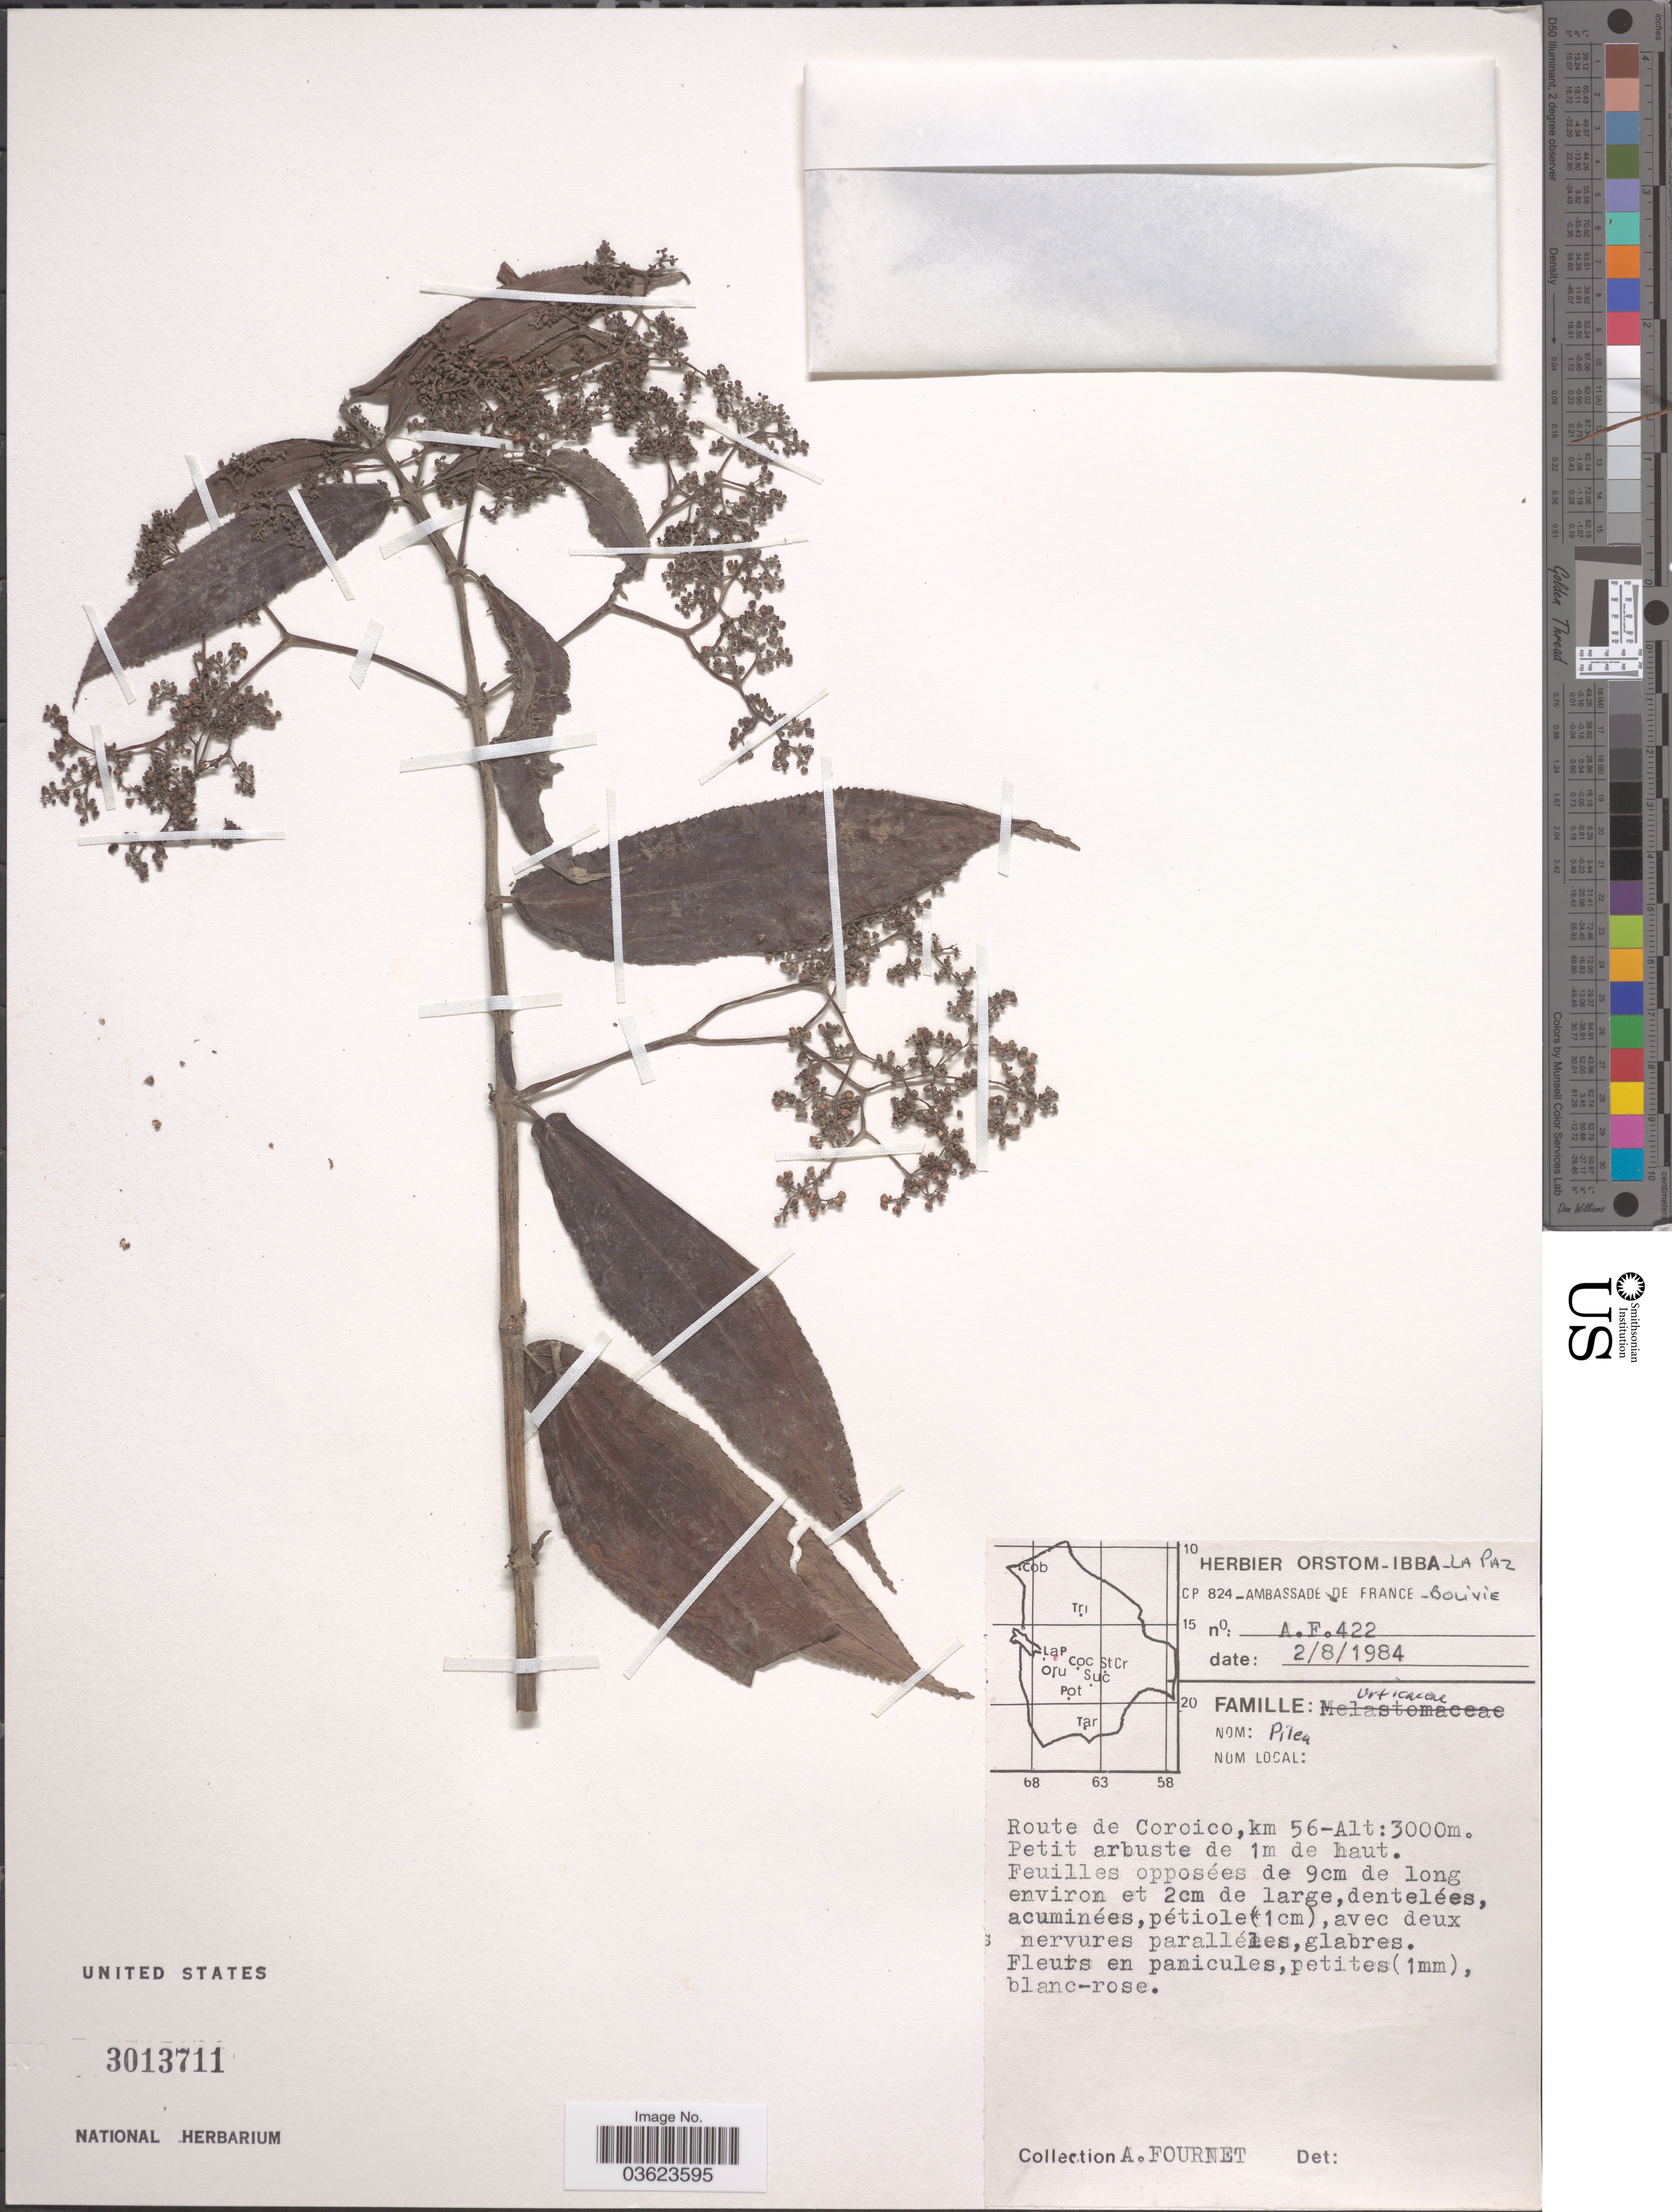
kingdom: Plantae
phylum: Tracheophyta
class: Magnoliopsida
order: Rosales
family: Urticaceae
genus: Pilea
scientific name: Pilea sp.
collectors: A. Fournet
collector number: A.F.422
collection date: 1984-08-02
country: Bolivia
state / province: La Paz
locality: Route de Coroico,km 56.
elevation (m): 3000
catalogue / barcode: US 3013711